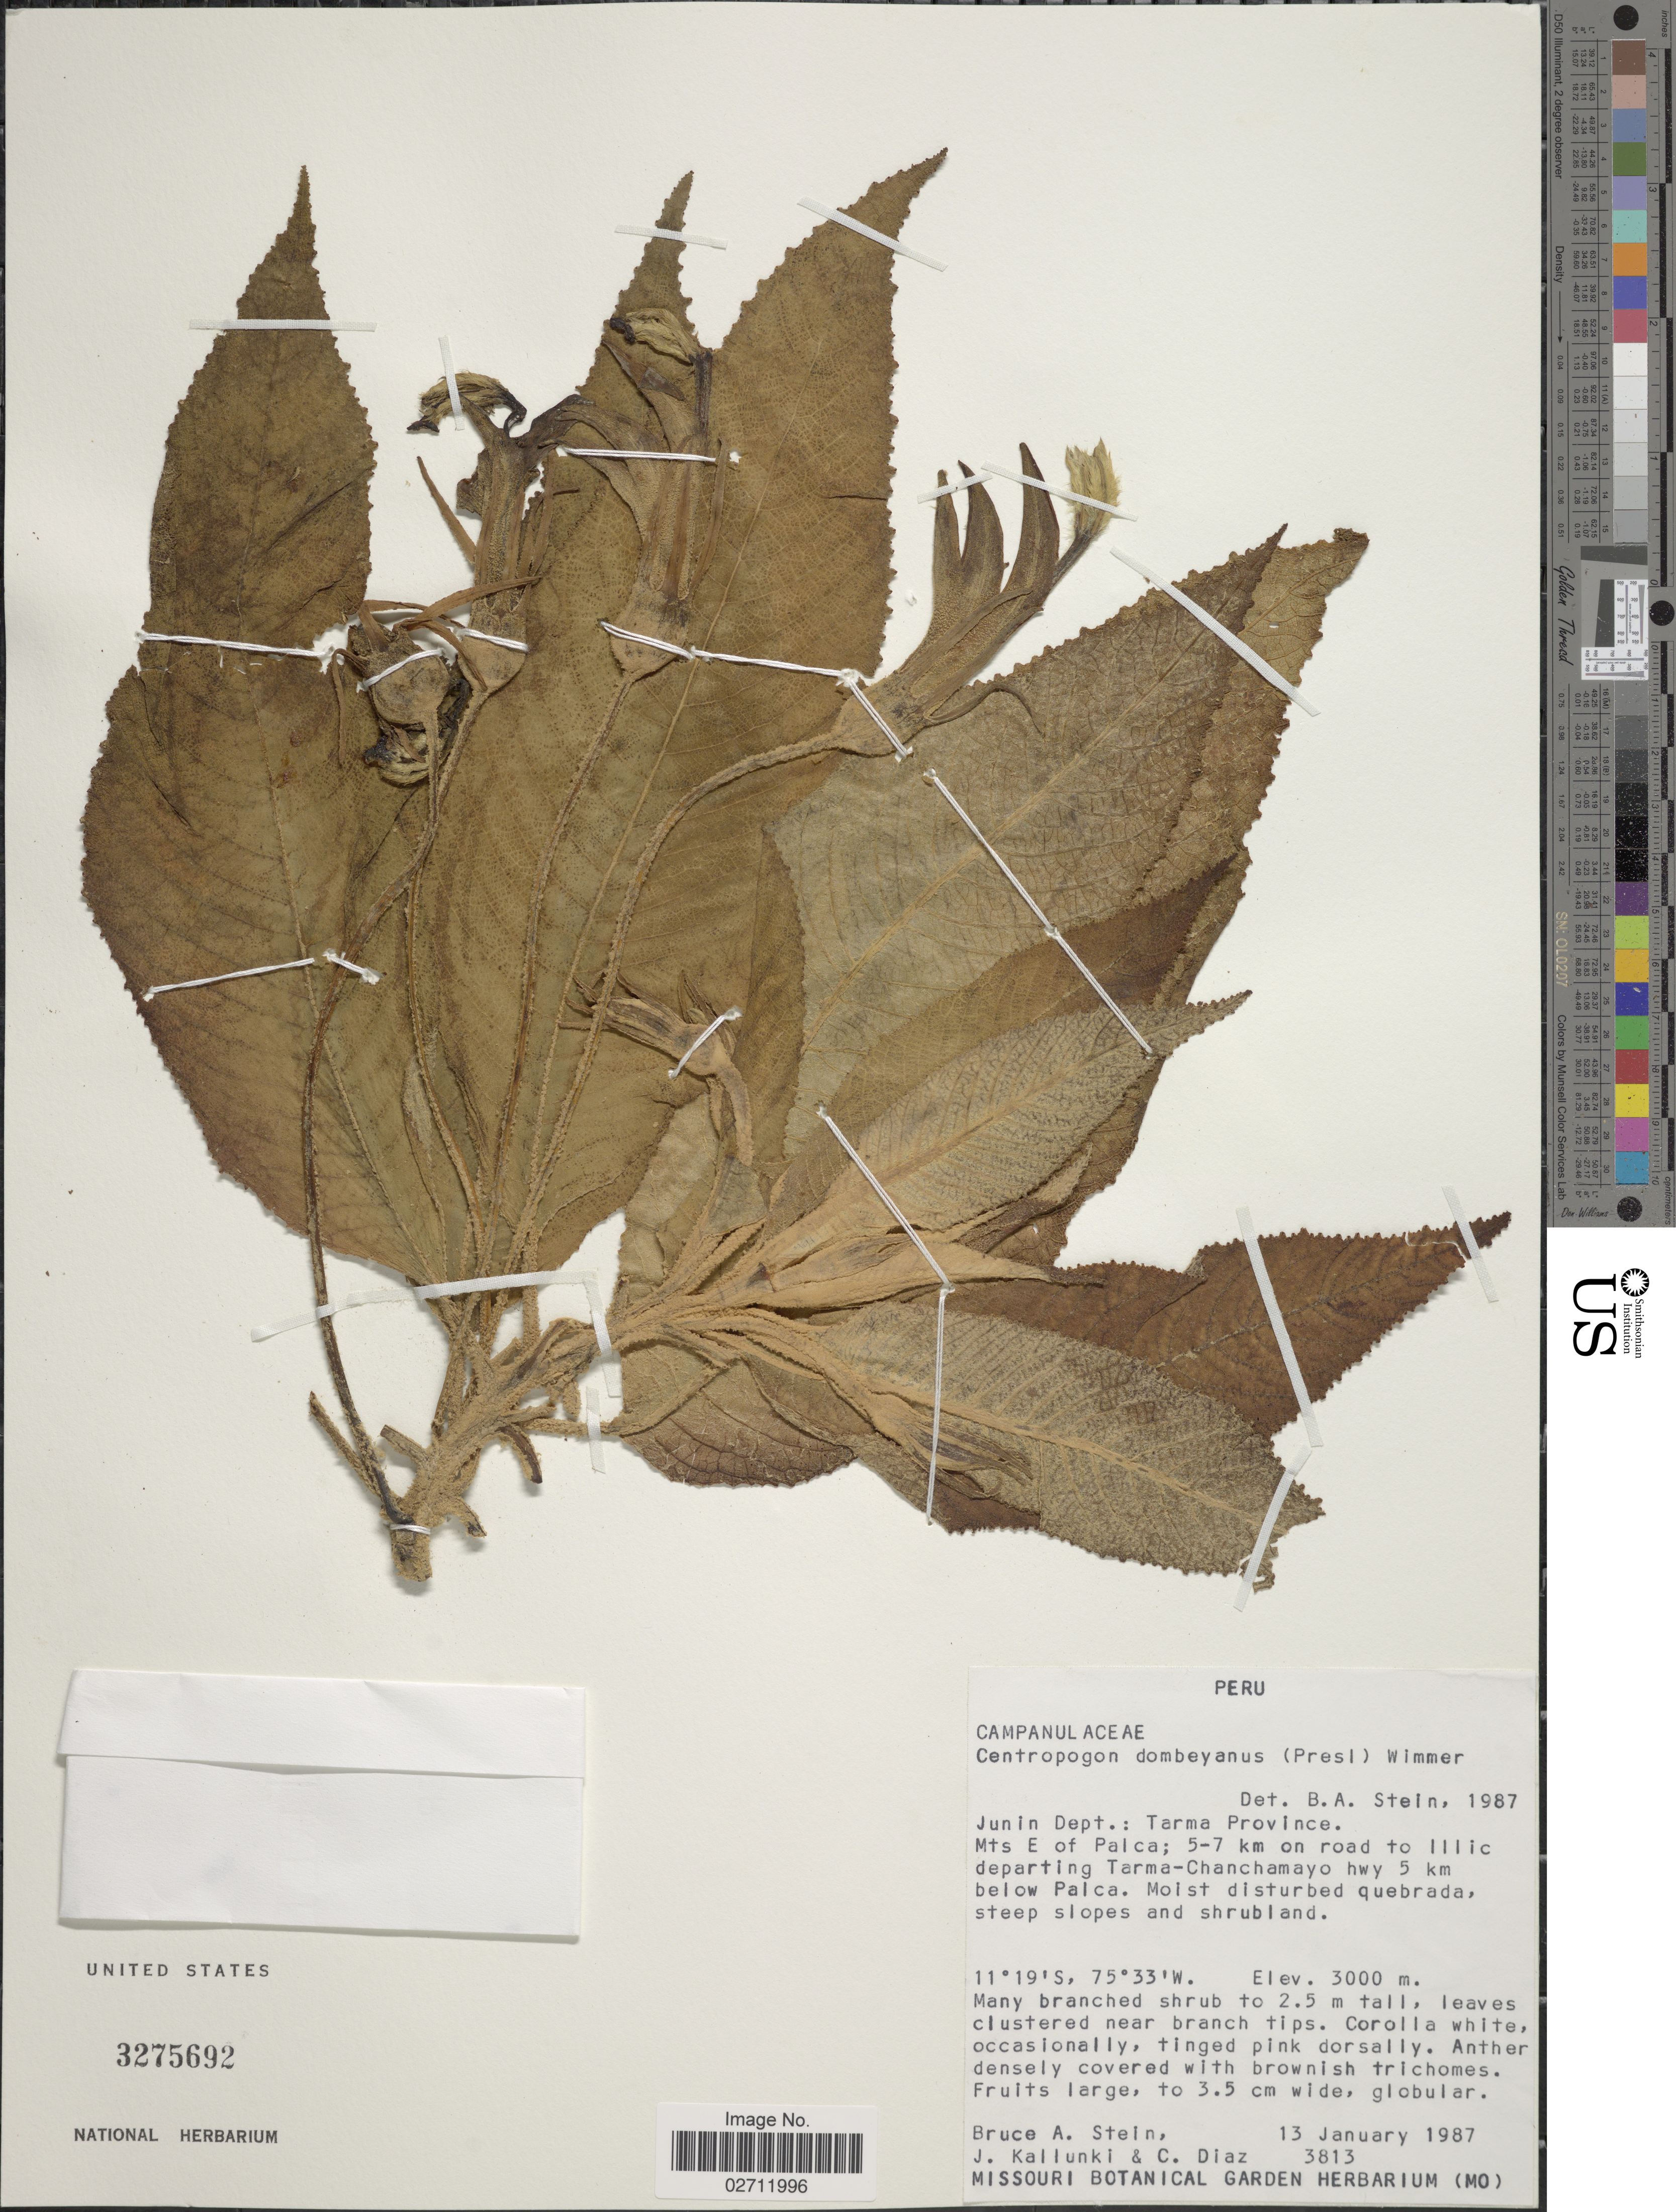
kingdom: Plantae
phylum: Tracheophyta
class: Magnoliopsida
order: Asterales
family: Campanulaceae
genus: Centropogon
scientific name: Centropogon dombeyanus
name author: (C. Presl) E. Wimm.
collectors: B. A. Stein, J. Kallunki & C. Díaz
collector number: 3813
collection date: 1987-01-13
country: Peru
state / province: Junín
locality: Tarma Province, Mts E of Palca; 5-7 km on road to Illic departing Tarma-Chanchamayo hwy 5 km below Palca, moist disturbing quebrada, steep slopes.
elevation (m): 3000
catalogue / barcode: US 3275692